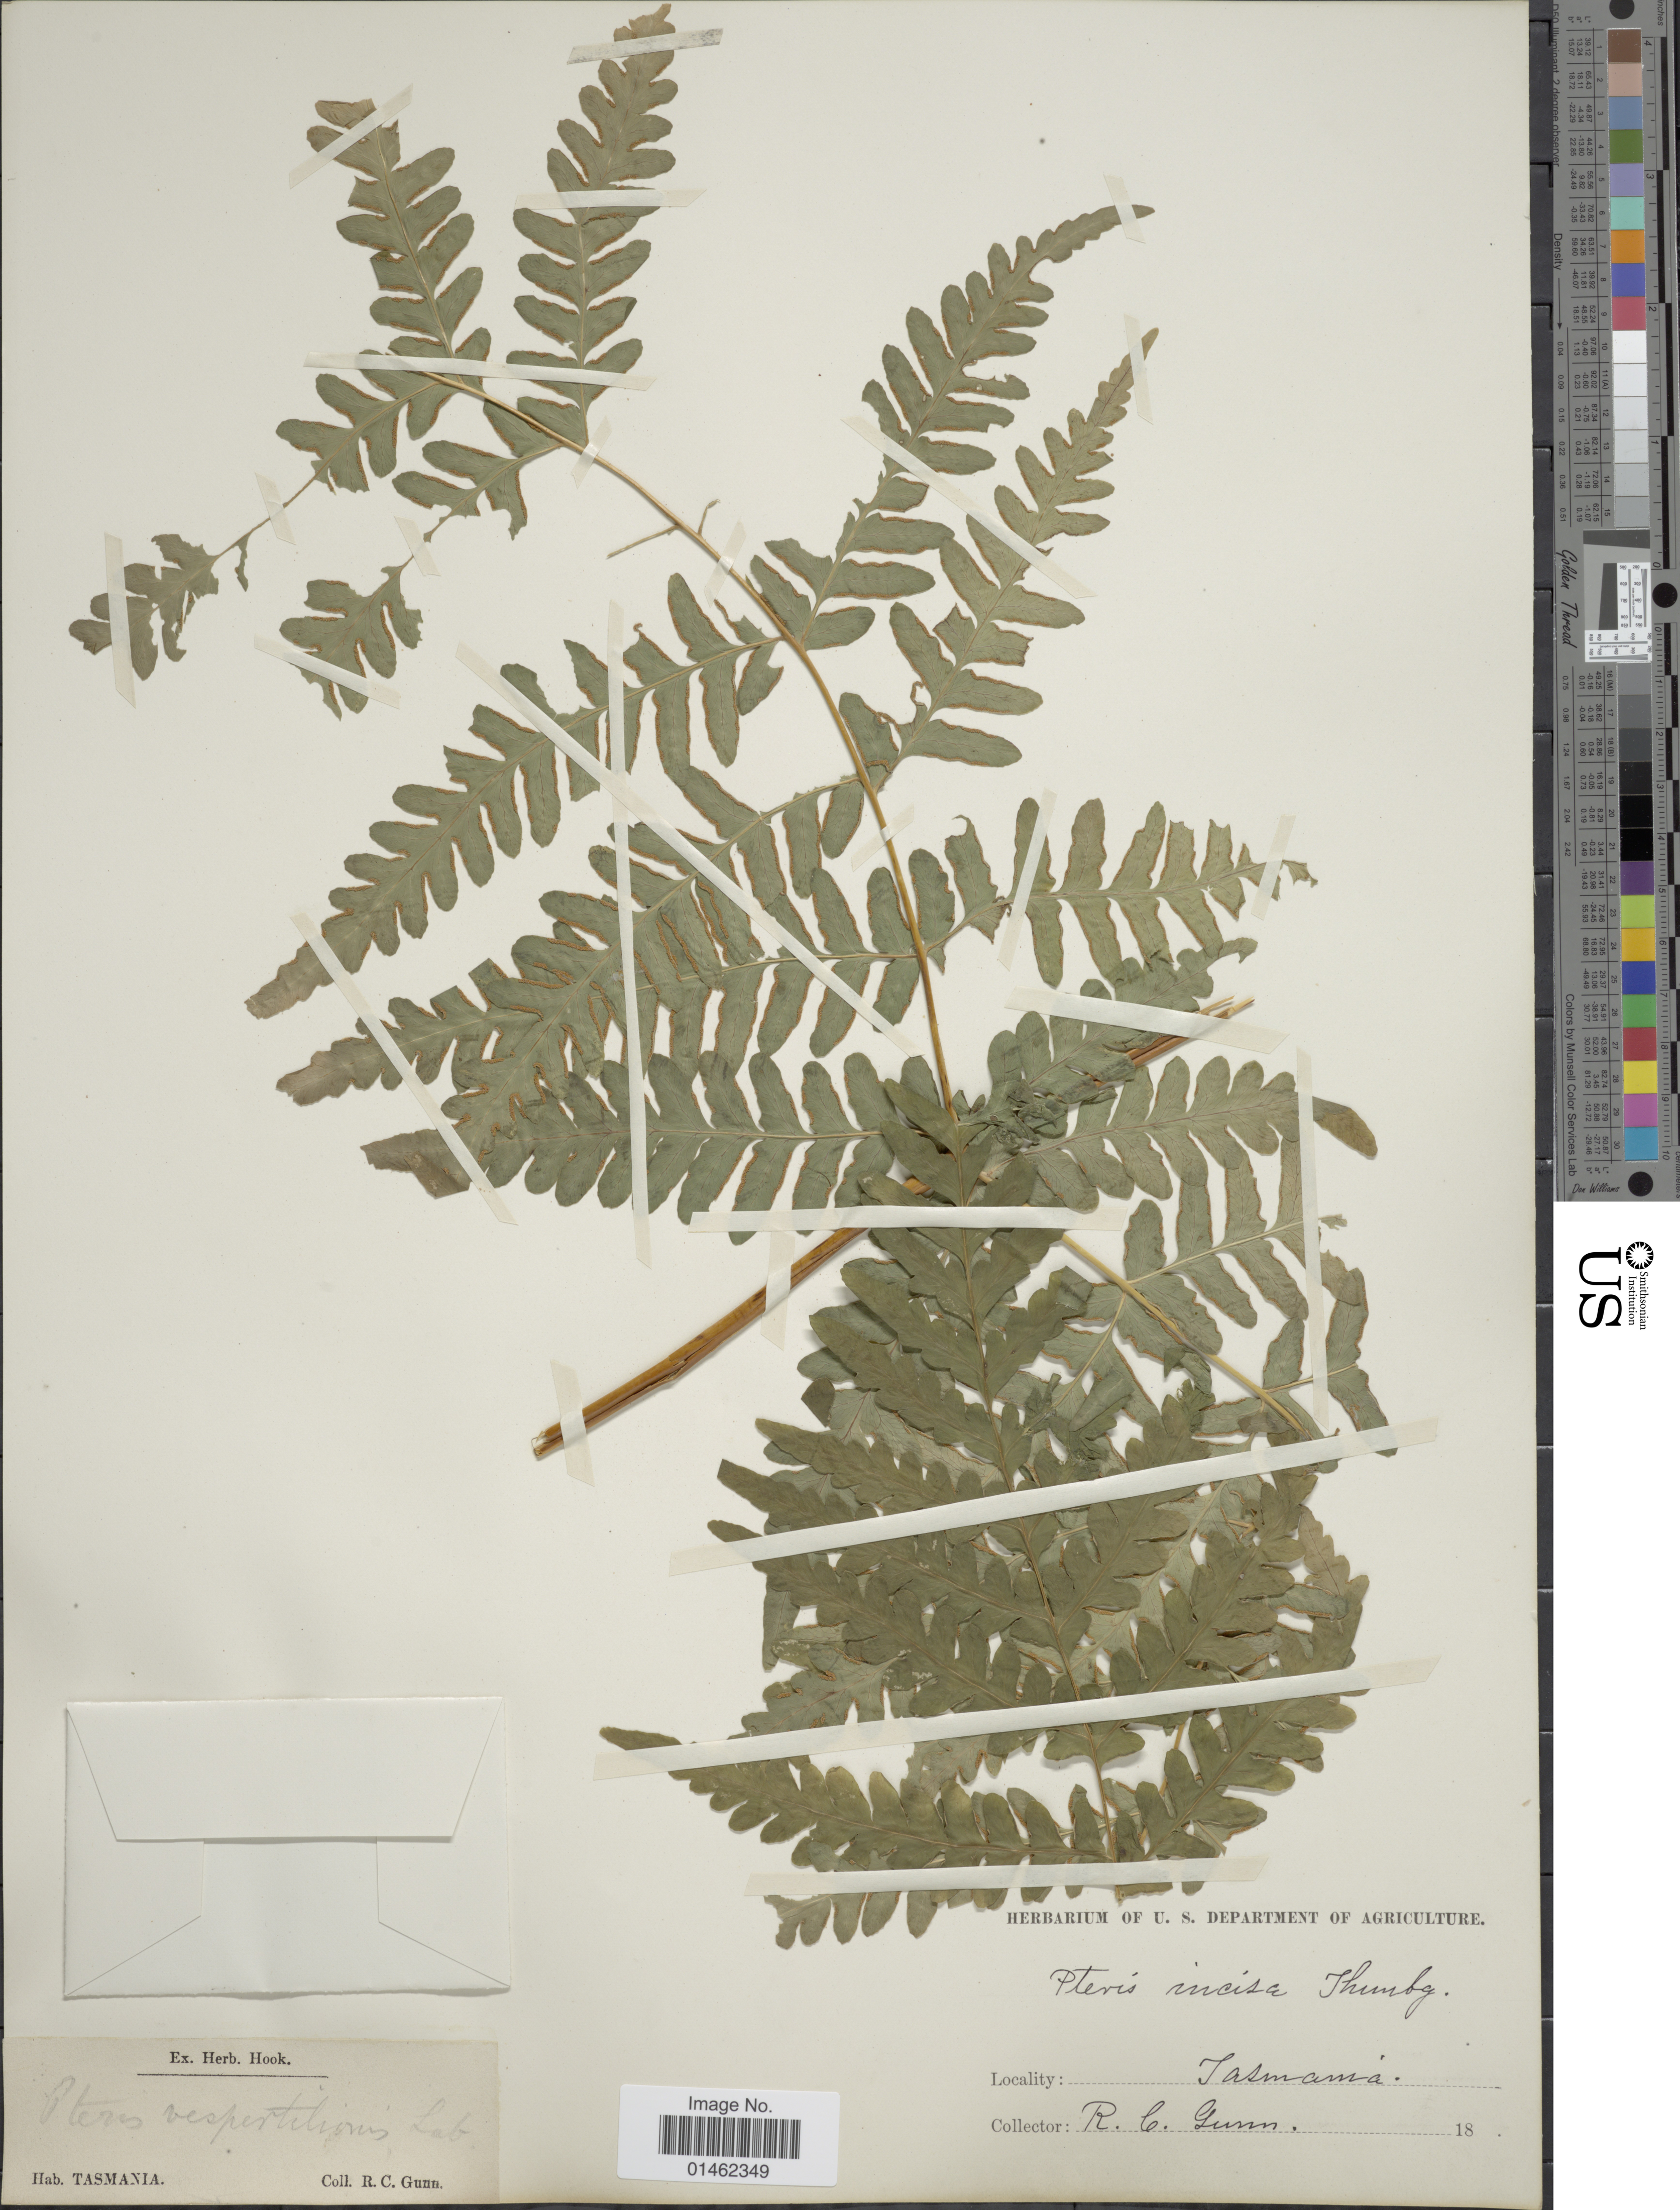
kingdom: Plantae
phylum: Tracheophyta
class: Polypodiopsida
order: Polypodiales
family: Dennstaedtiaceae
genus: Histiopteris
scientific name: Histiopteris incisa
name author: (Thunb.) J. Sm.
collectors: R. Gunn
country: Australia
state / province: Tasmania